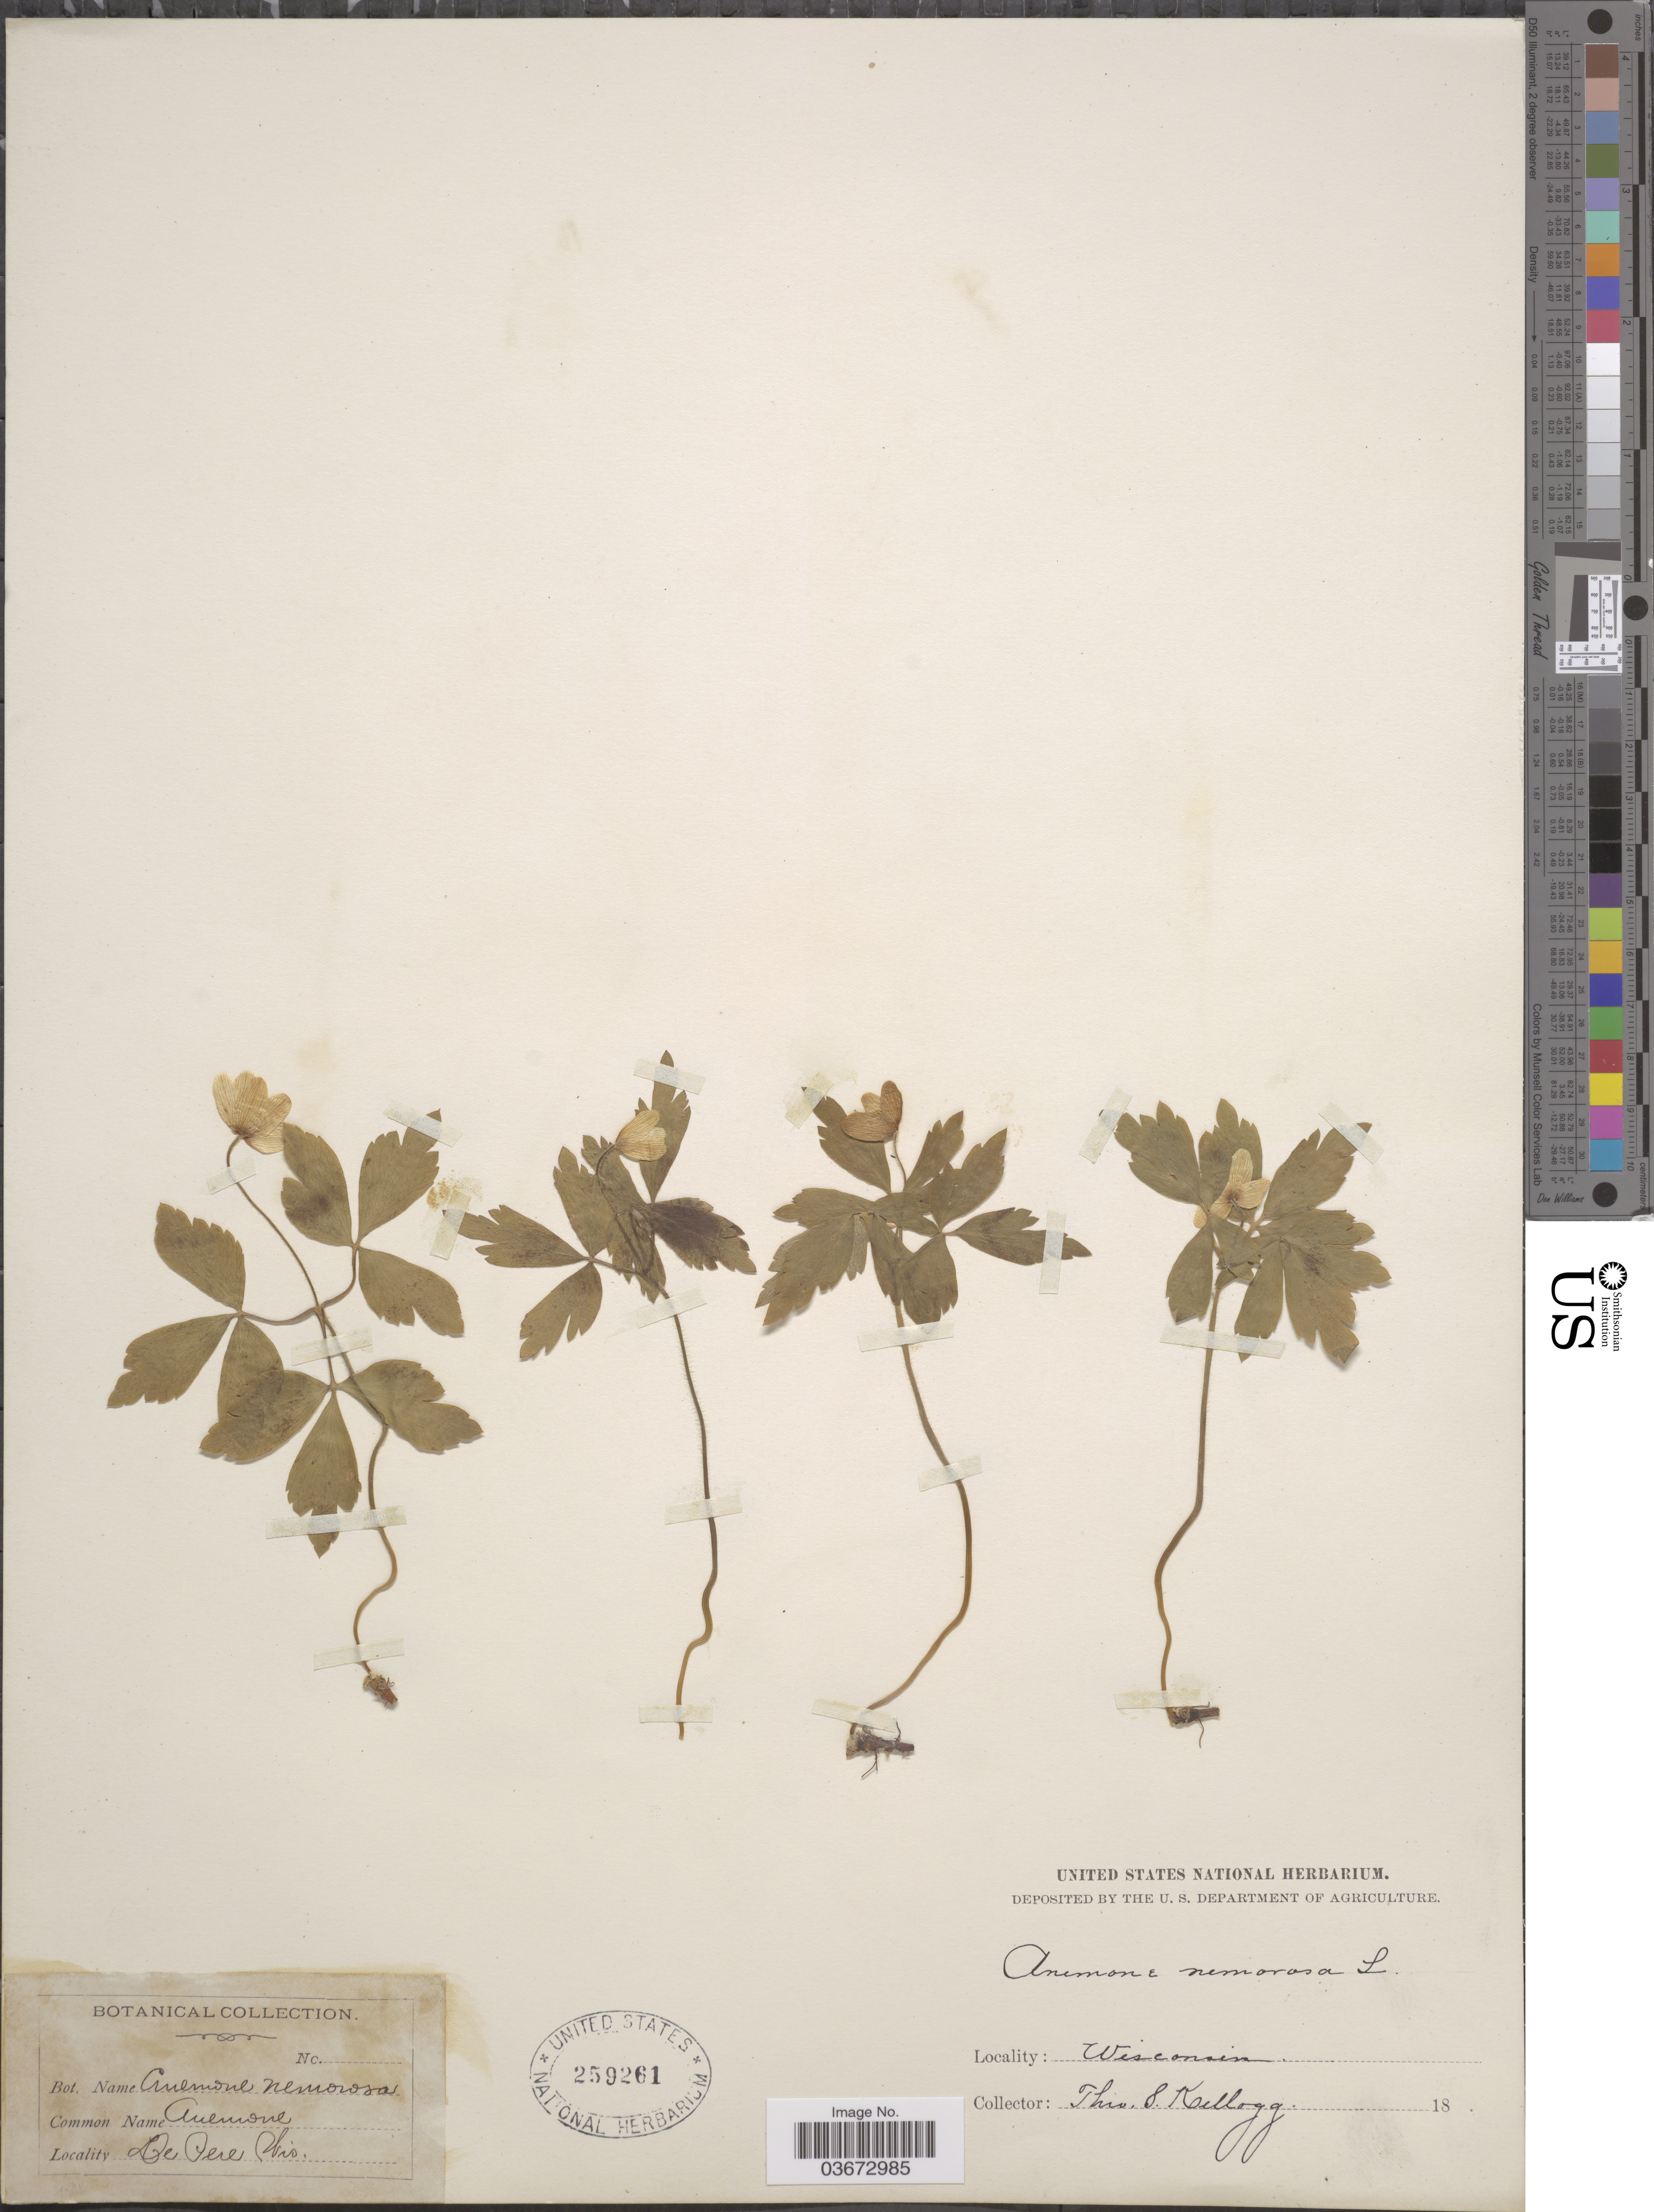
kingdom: Plantae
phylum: Tracheophyta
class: Magnoliopsida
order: Ranunculales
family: Ranunculaceae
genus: Anemone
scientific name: Anemone quinquefolia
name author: L.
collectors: T. S. Kellogg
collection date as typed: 18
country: United States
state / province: Wisconsin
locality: De Pere.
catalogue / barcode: US 259261